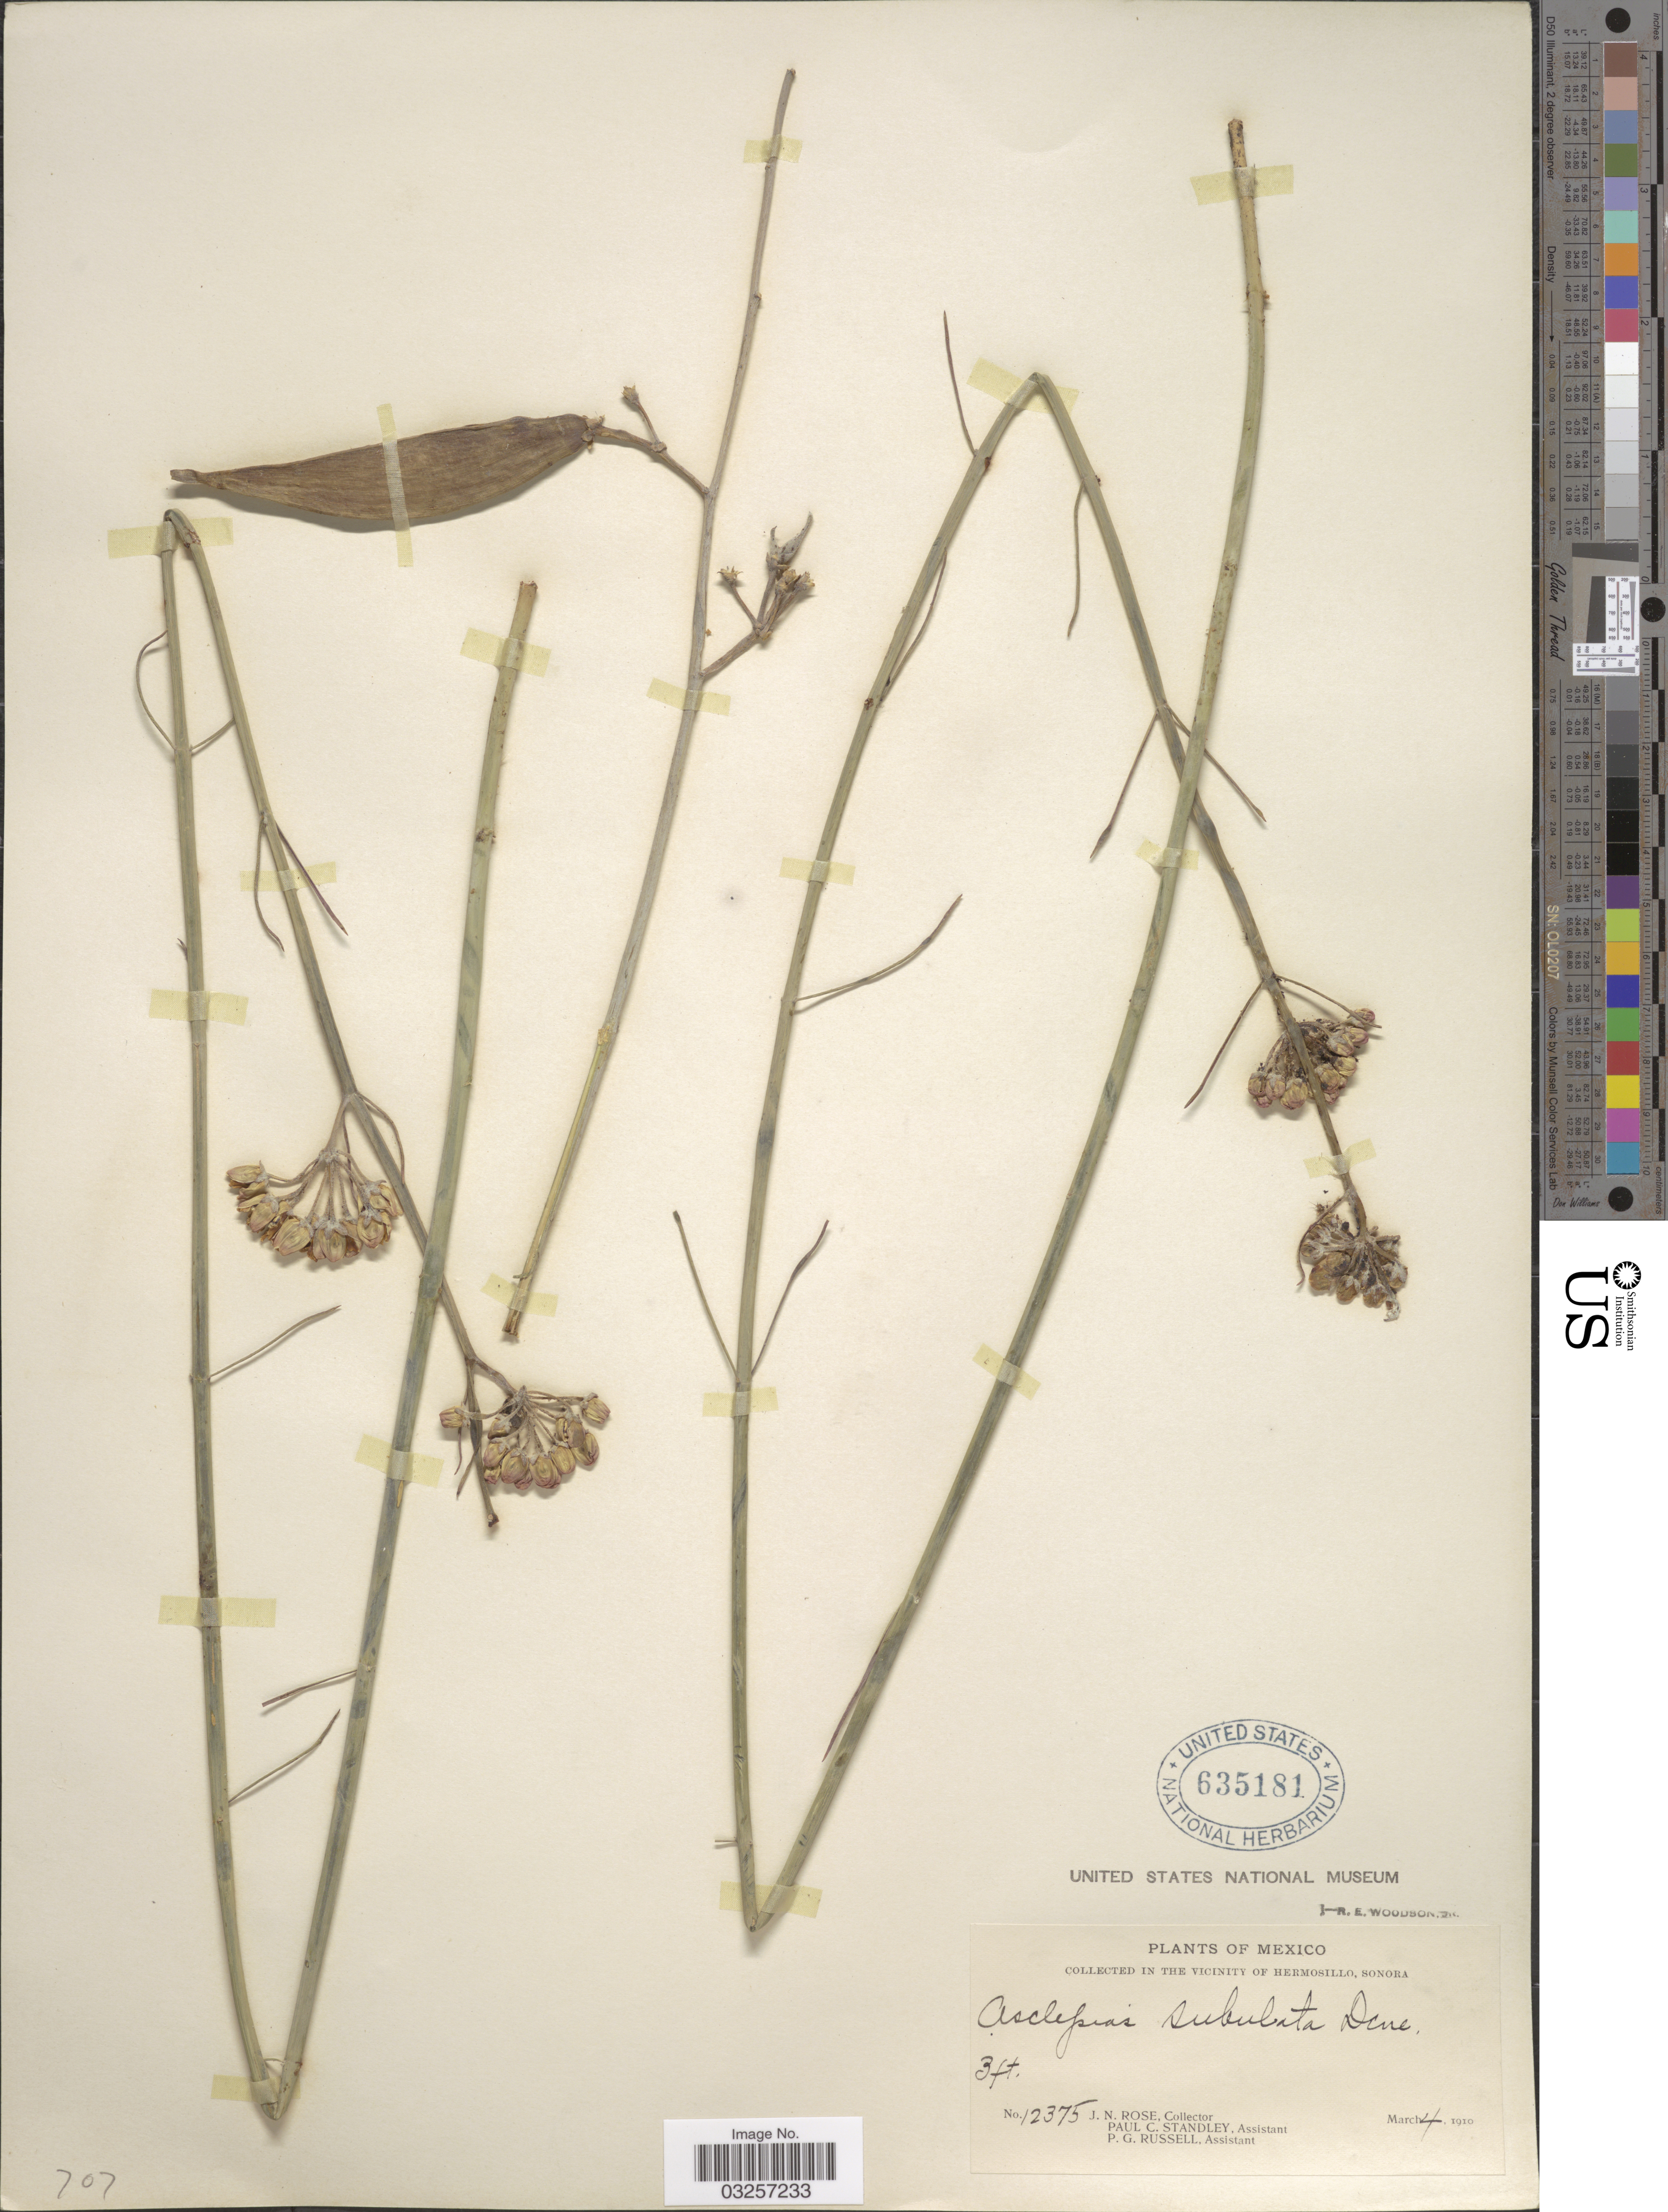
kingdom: Plantae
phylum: Tracheophyta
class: Magnoliopsida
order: Gentianales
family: Apocynaceae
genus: Asclepias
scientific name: Asclepias subulata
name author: Decne.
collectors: J. N. Rose, P. C. Standley & P. G. Russell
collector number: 12375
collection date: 1910-03-04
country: Mexico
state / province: Sonora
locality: In the Vicinity of Hermosillo.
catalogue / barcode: US 635181